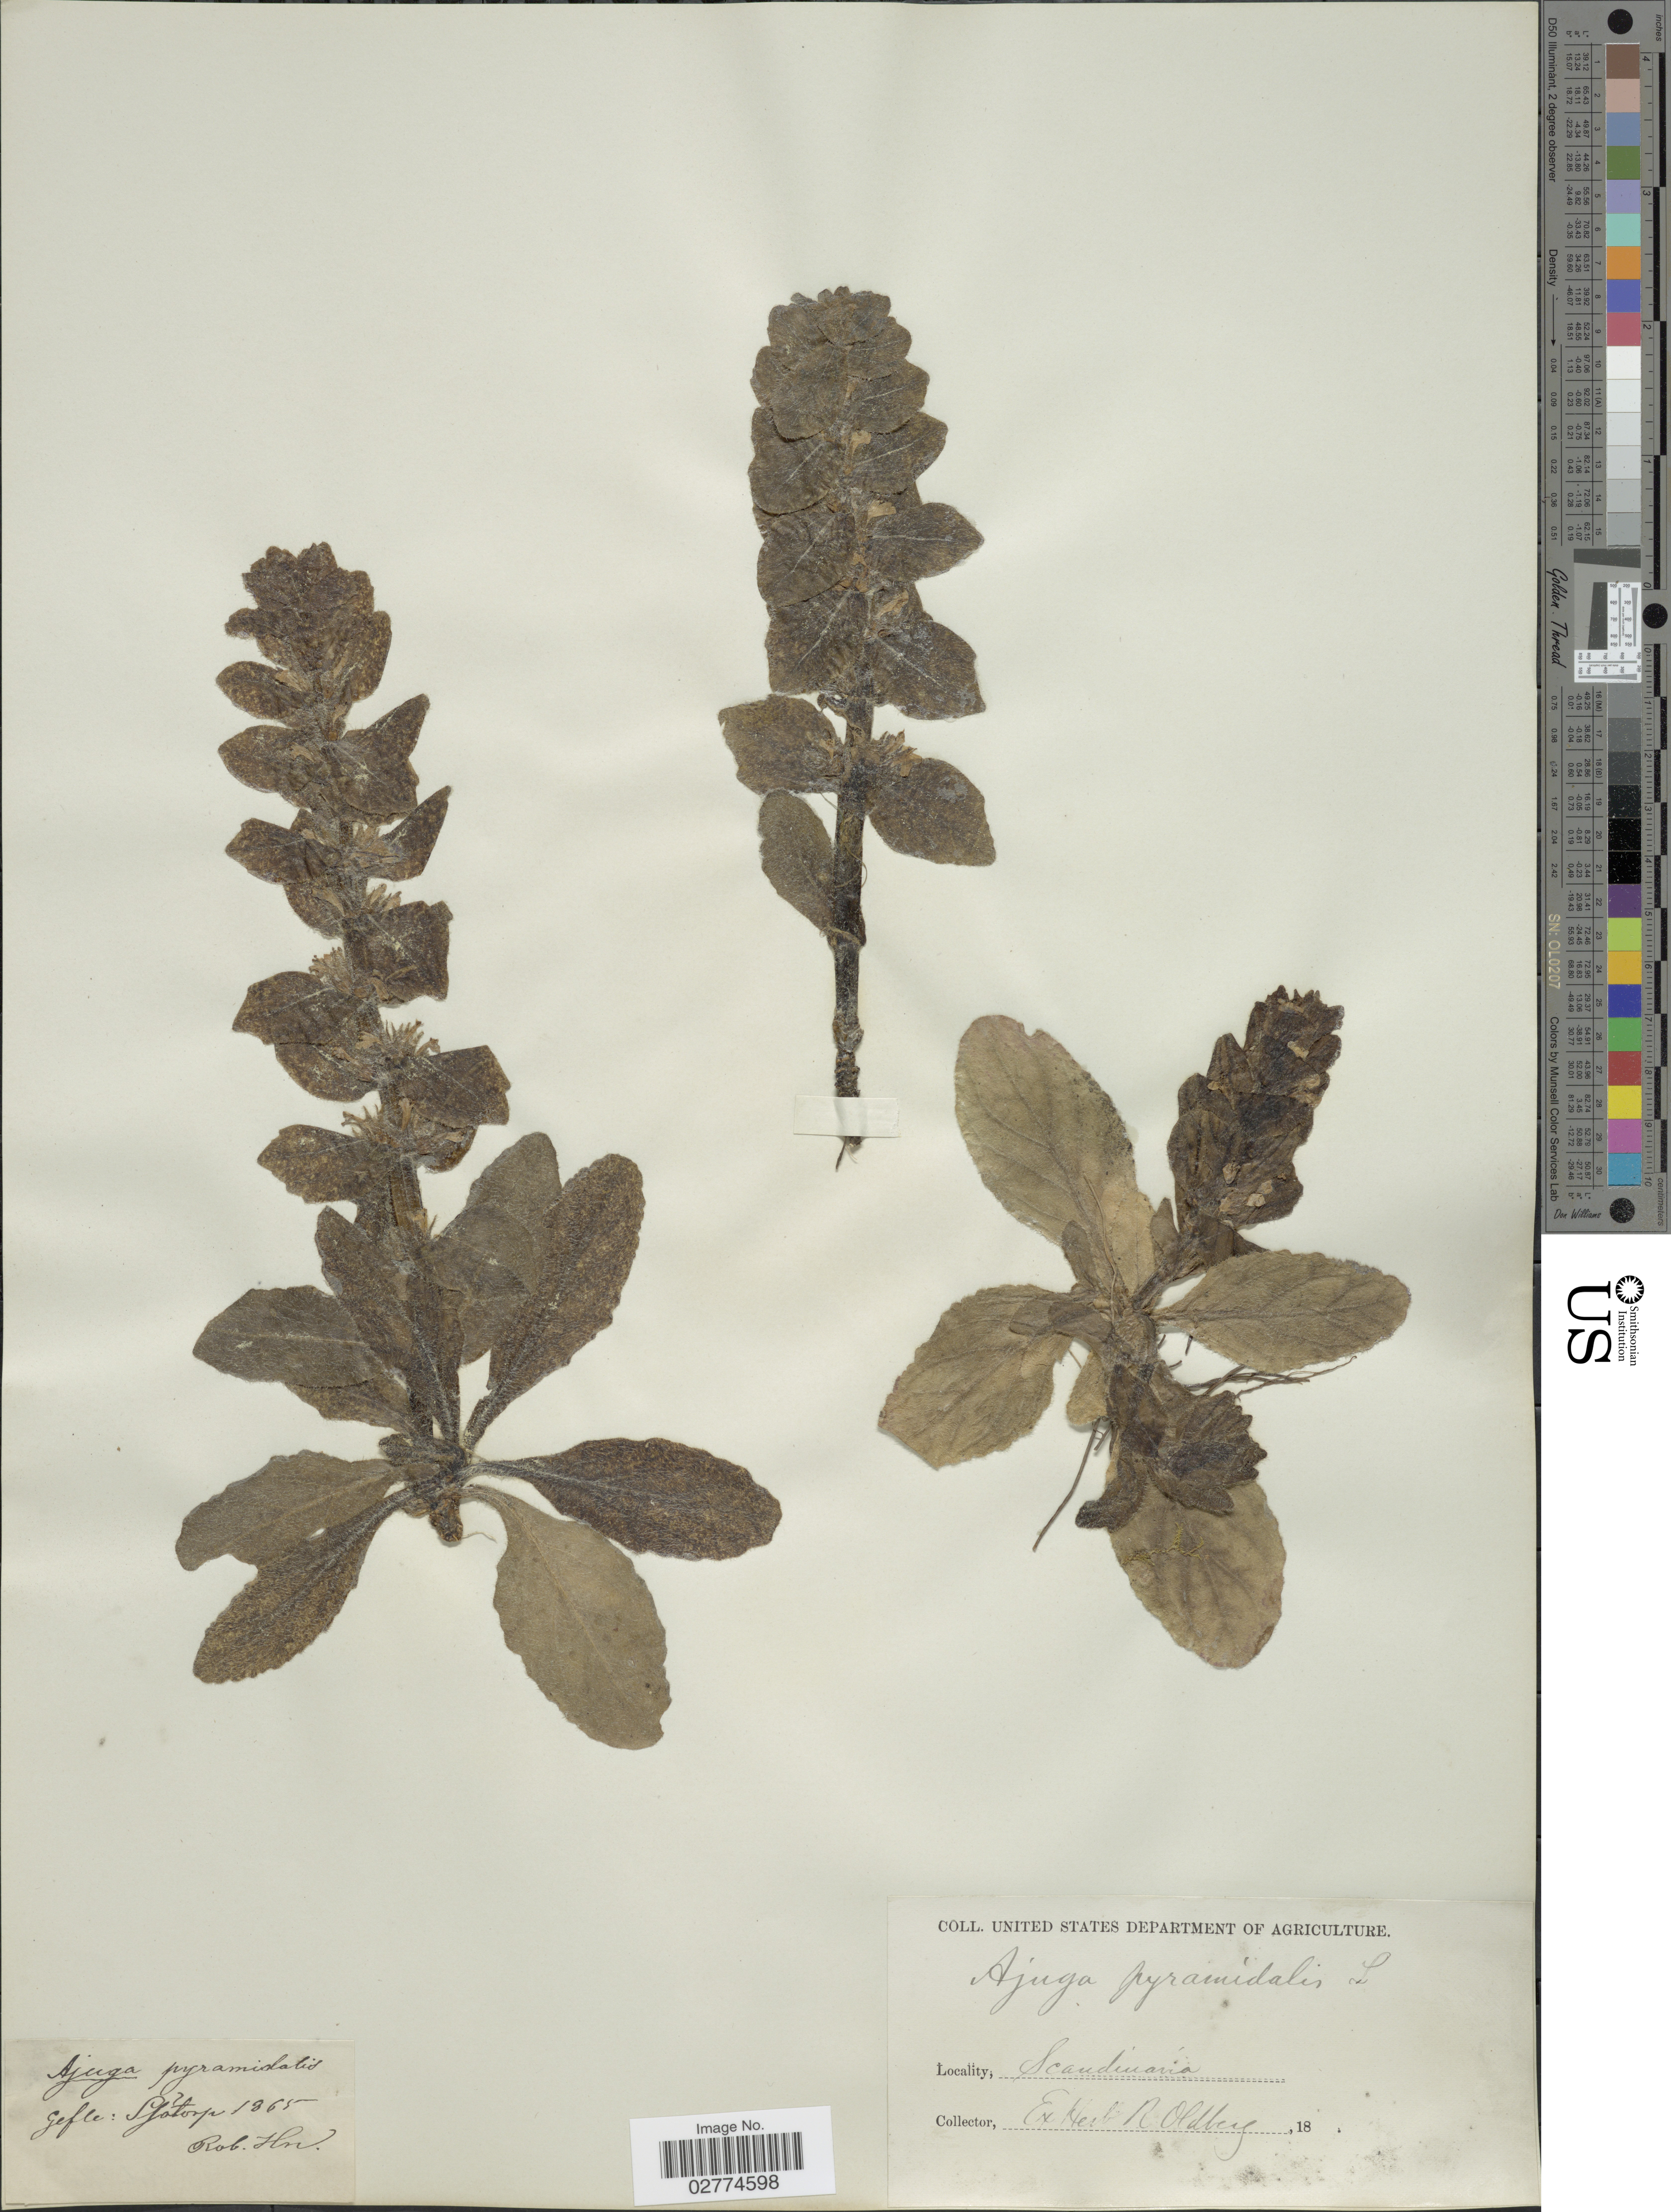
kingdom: Plantae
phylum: Tracheophyta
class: Magnoliopsida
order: Lamiales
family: Lamiaceae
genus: Ajuga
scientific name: Ajuga pyramidalis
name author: L.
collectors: ex herb. R. Oldberg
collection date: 1865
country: Sweden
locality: Scandinavia, Gefle: Sjotop.